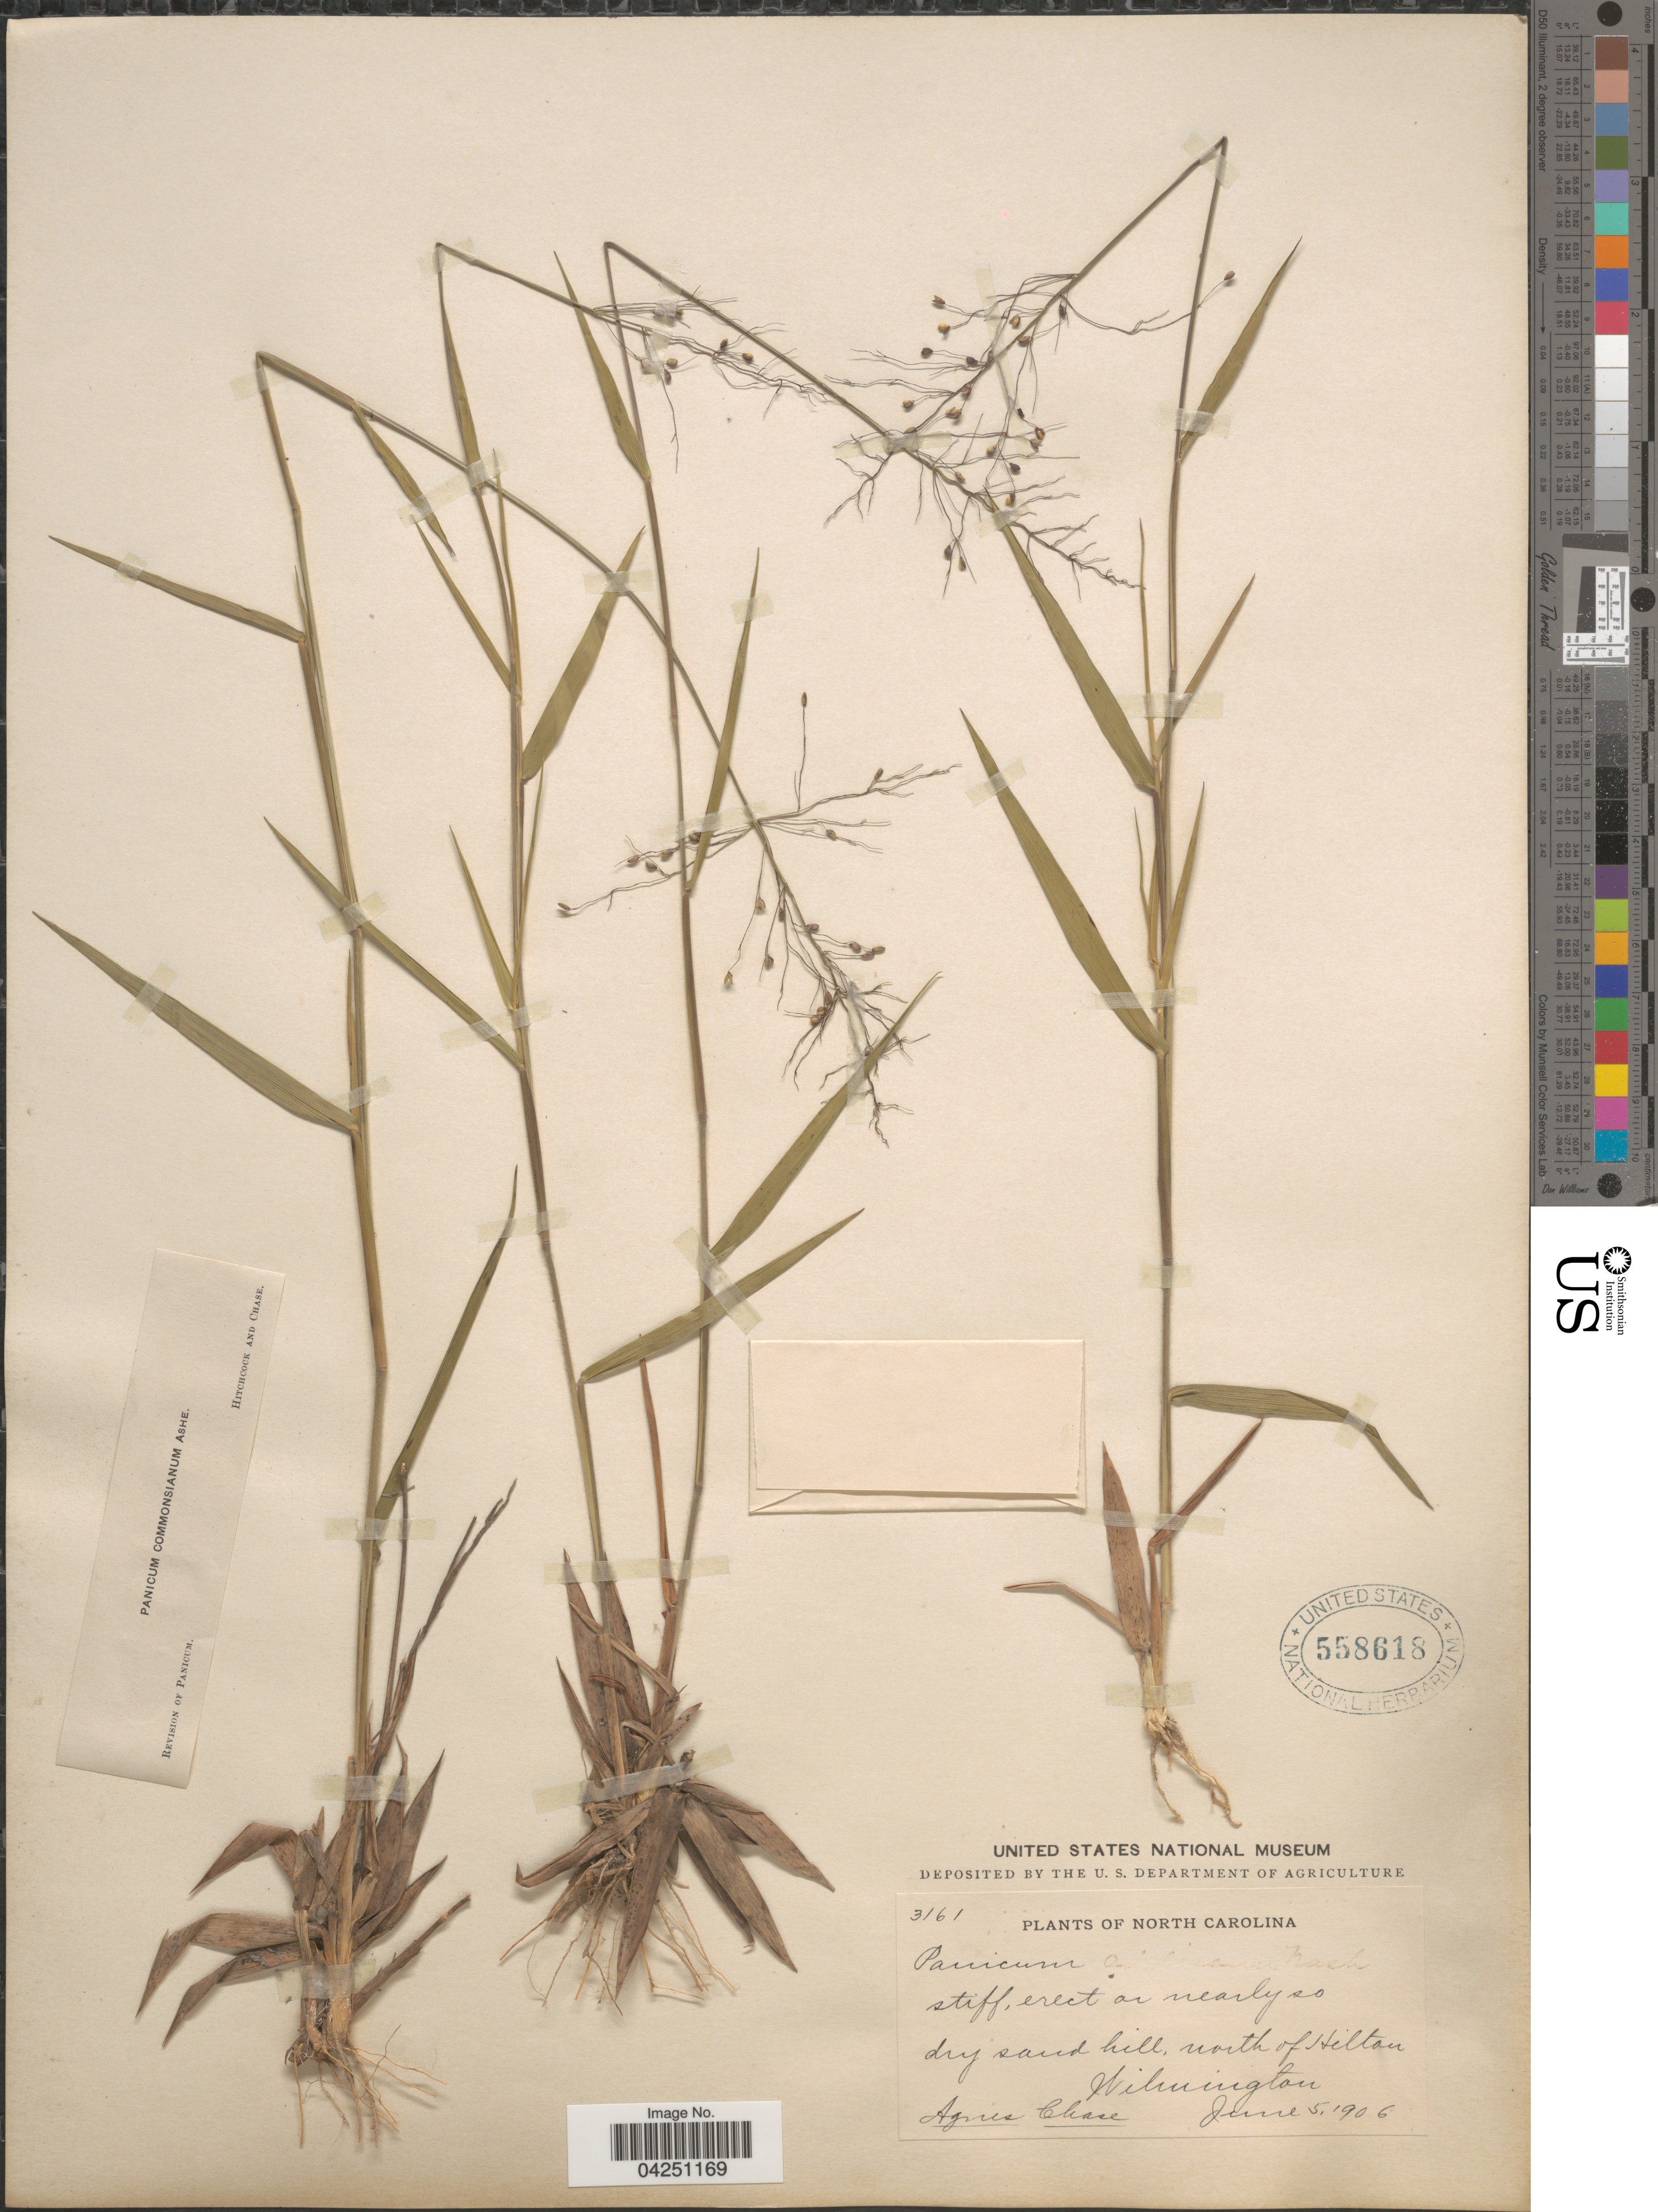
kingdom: Plantae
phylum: Tracheophyta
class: Liliopsida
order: Poales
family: Poaceae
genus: Dichanthelium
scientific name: Dichanthelium acuminatum var. acuminatum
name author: (Sw.) Gould & C.A. Clark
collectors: A. Chase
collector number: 3161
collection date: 1906-06-05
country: United States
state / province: North Carolina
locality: North of Hilton. Wilmington.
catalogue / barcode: US 558618